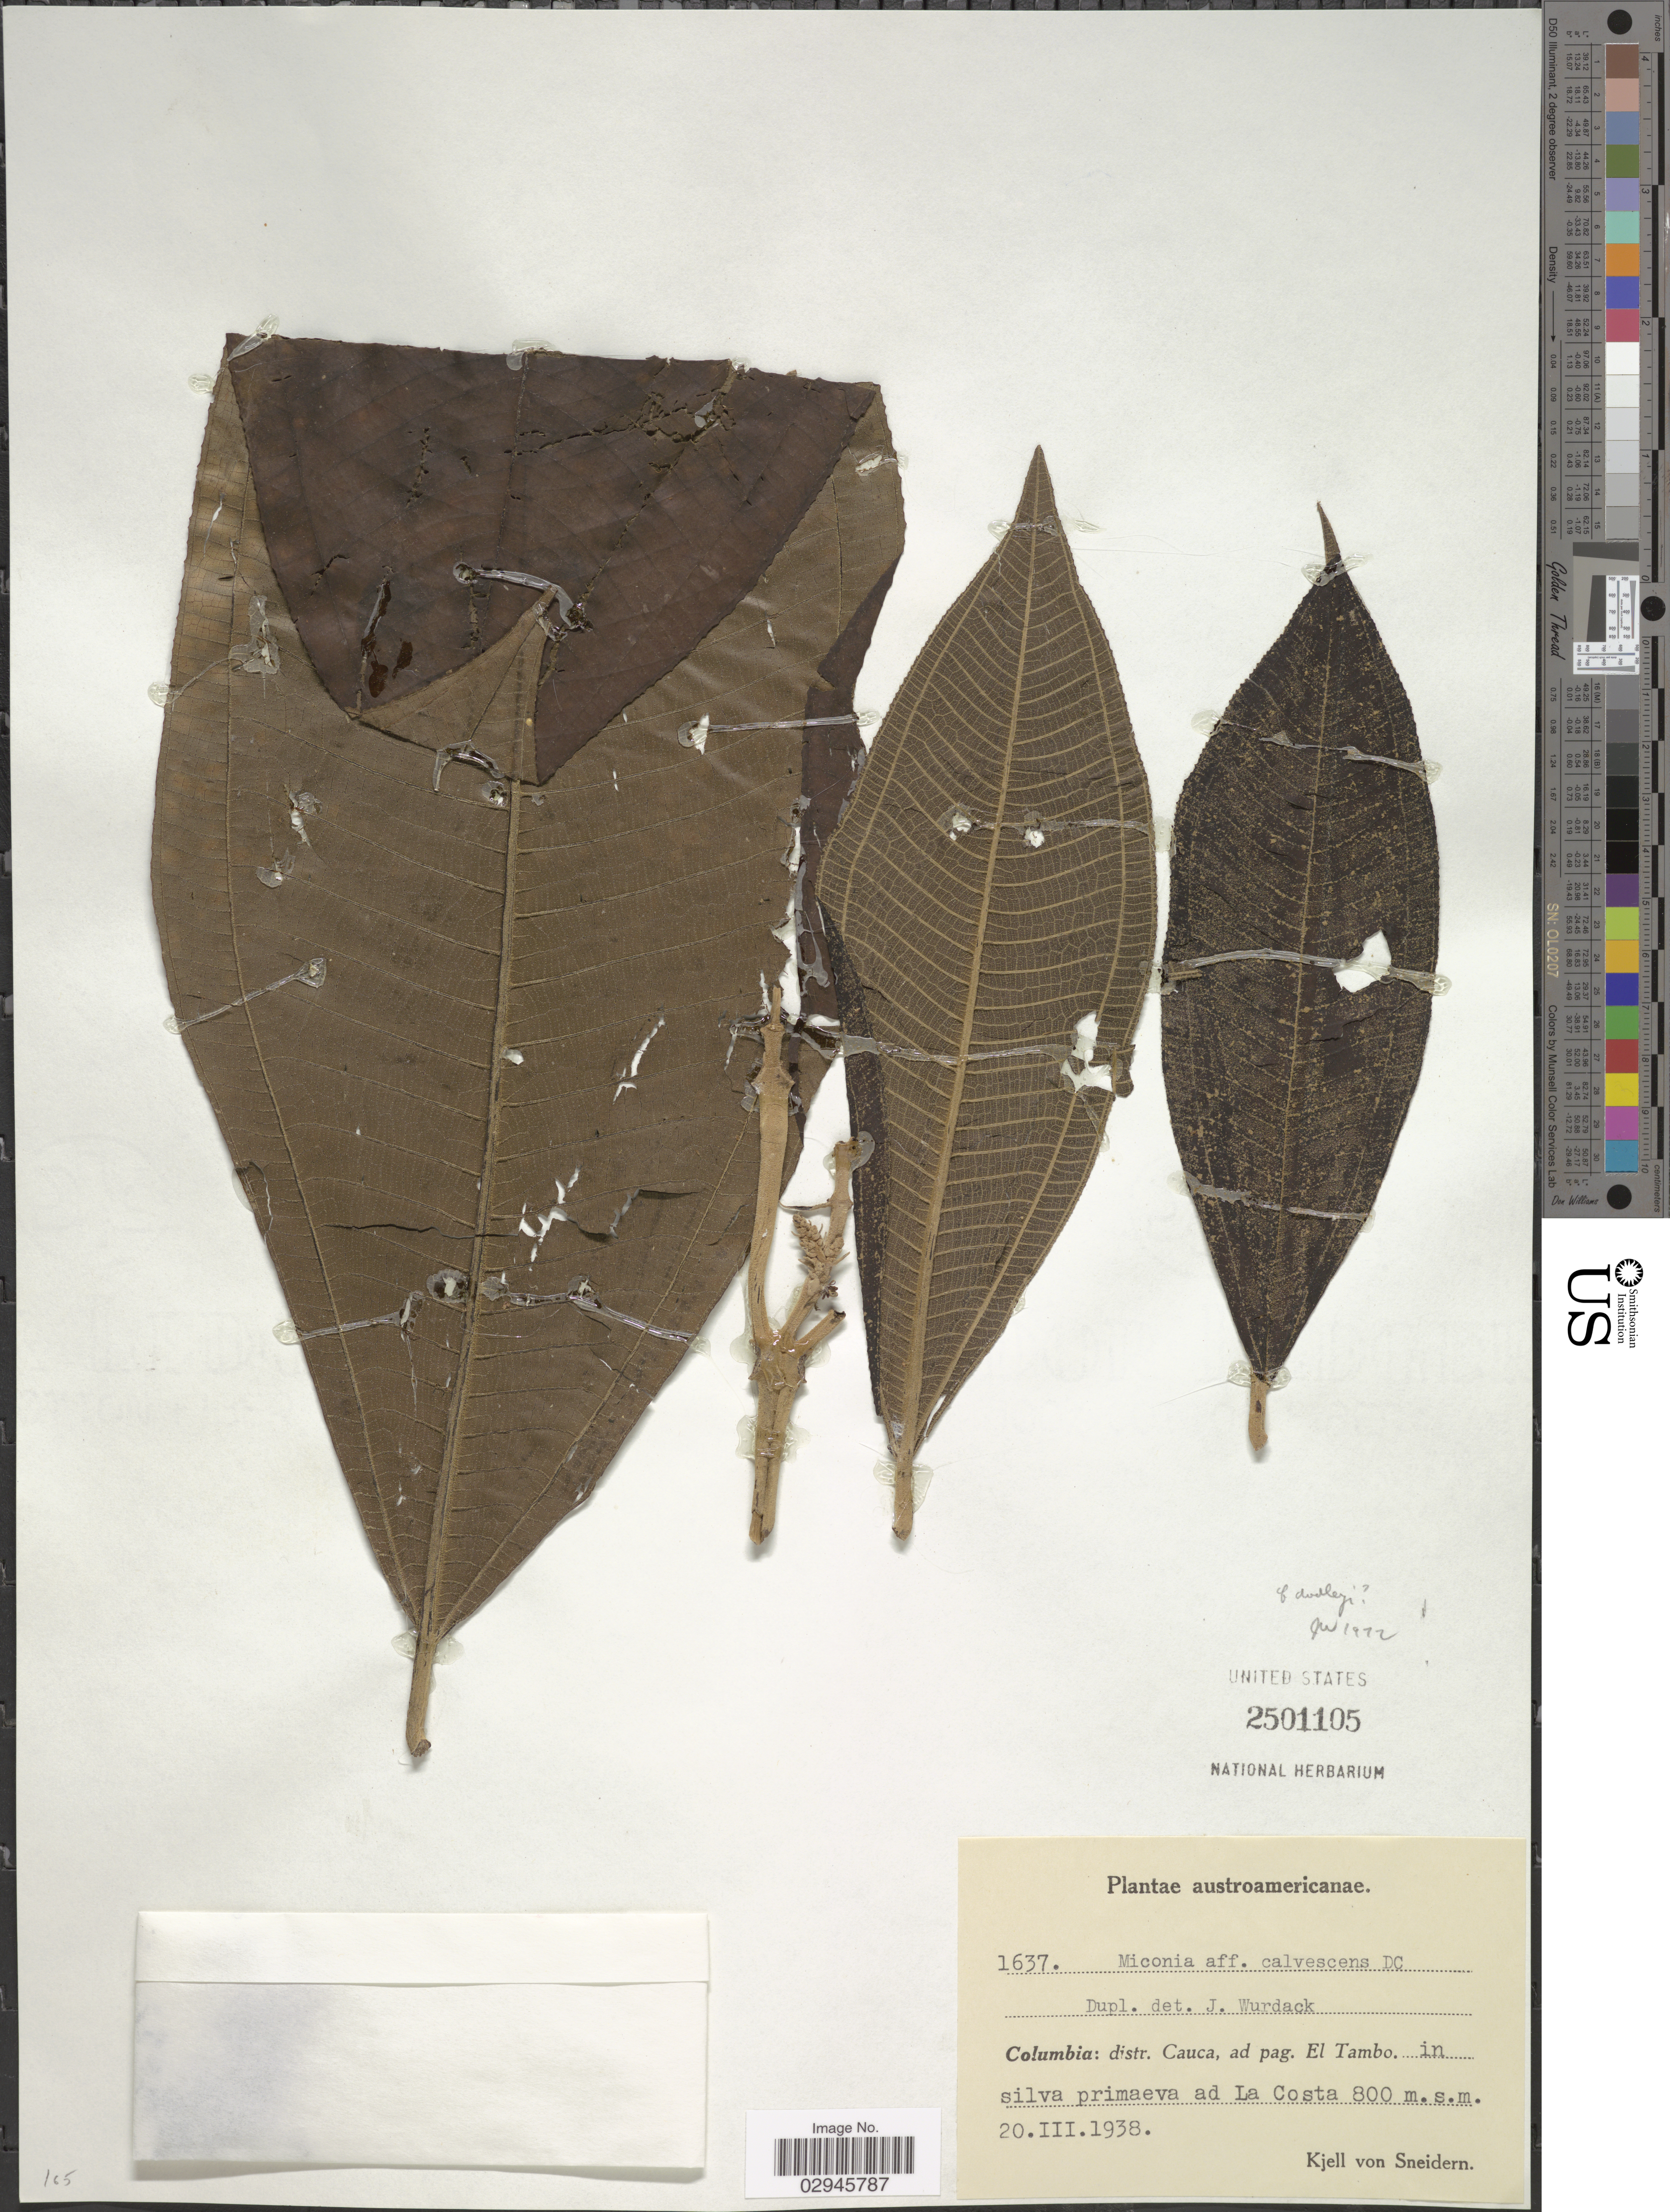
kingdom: Plantae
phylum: Tracheophyta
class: Magnoliopsida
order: Myrtales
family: Melastomataceae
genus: Miconia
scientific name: Miconia sp.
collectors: K. von Sneidern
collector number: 1637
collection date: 1938-03-20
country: Colombia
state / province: Cauca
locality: Distr. Cauca, ad pag. El Tambo, in silva primaeva ad La Costa.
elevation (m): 800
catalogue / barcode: US 2501105